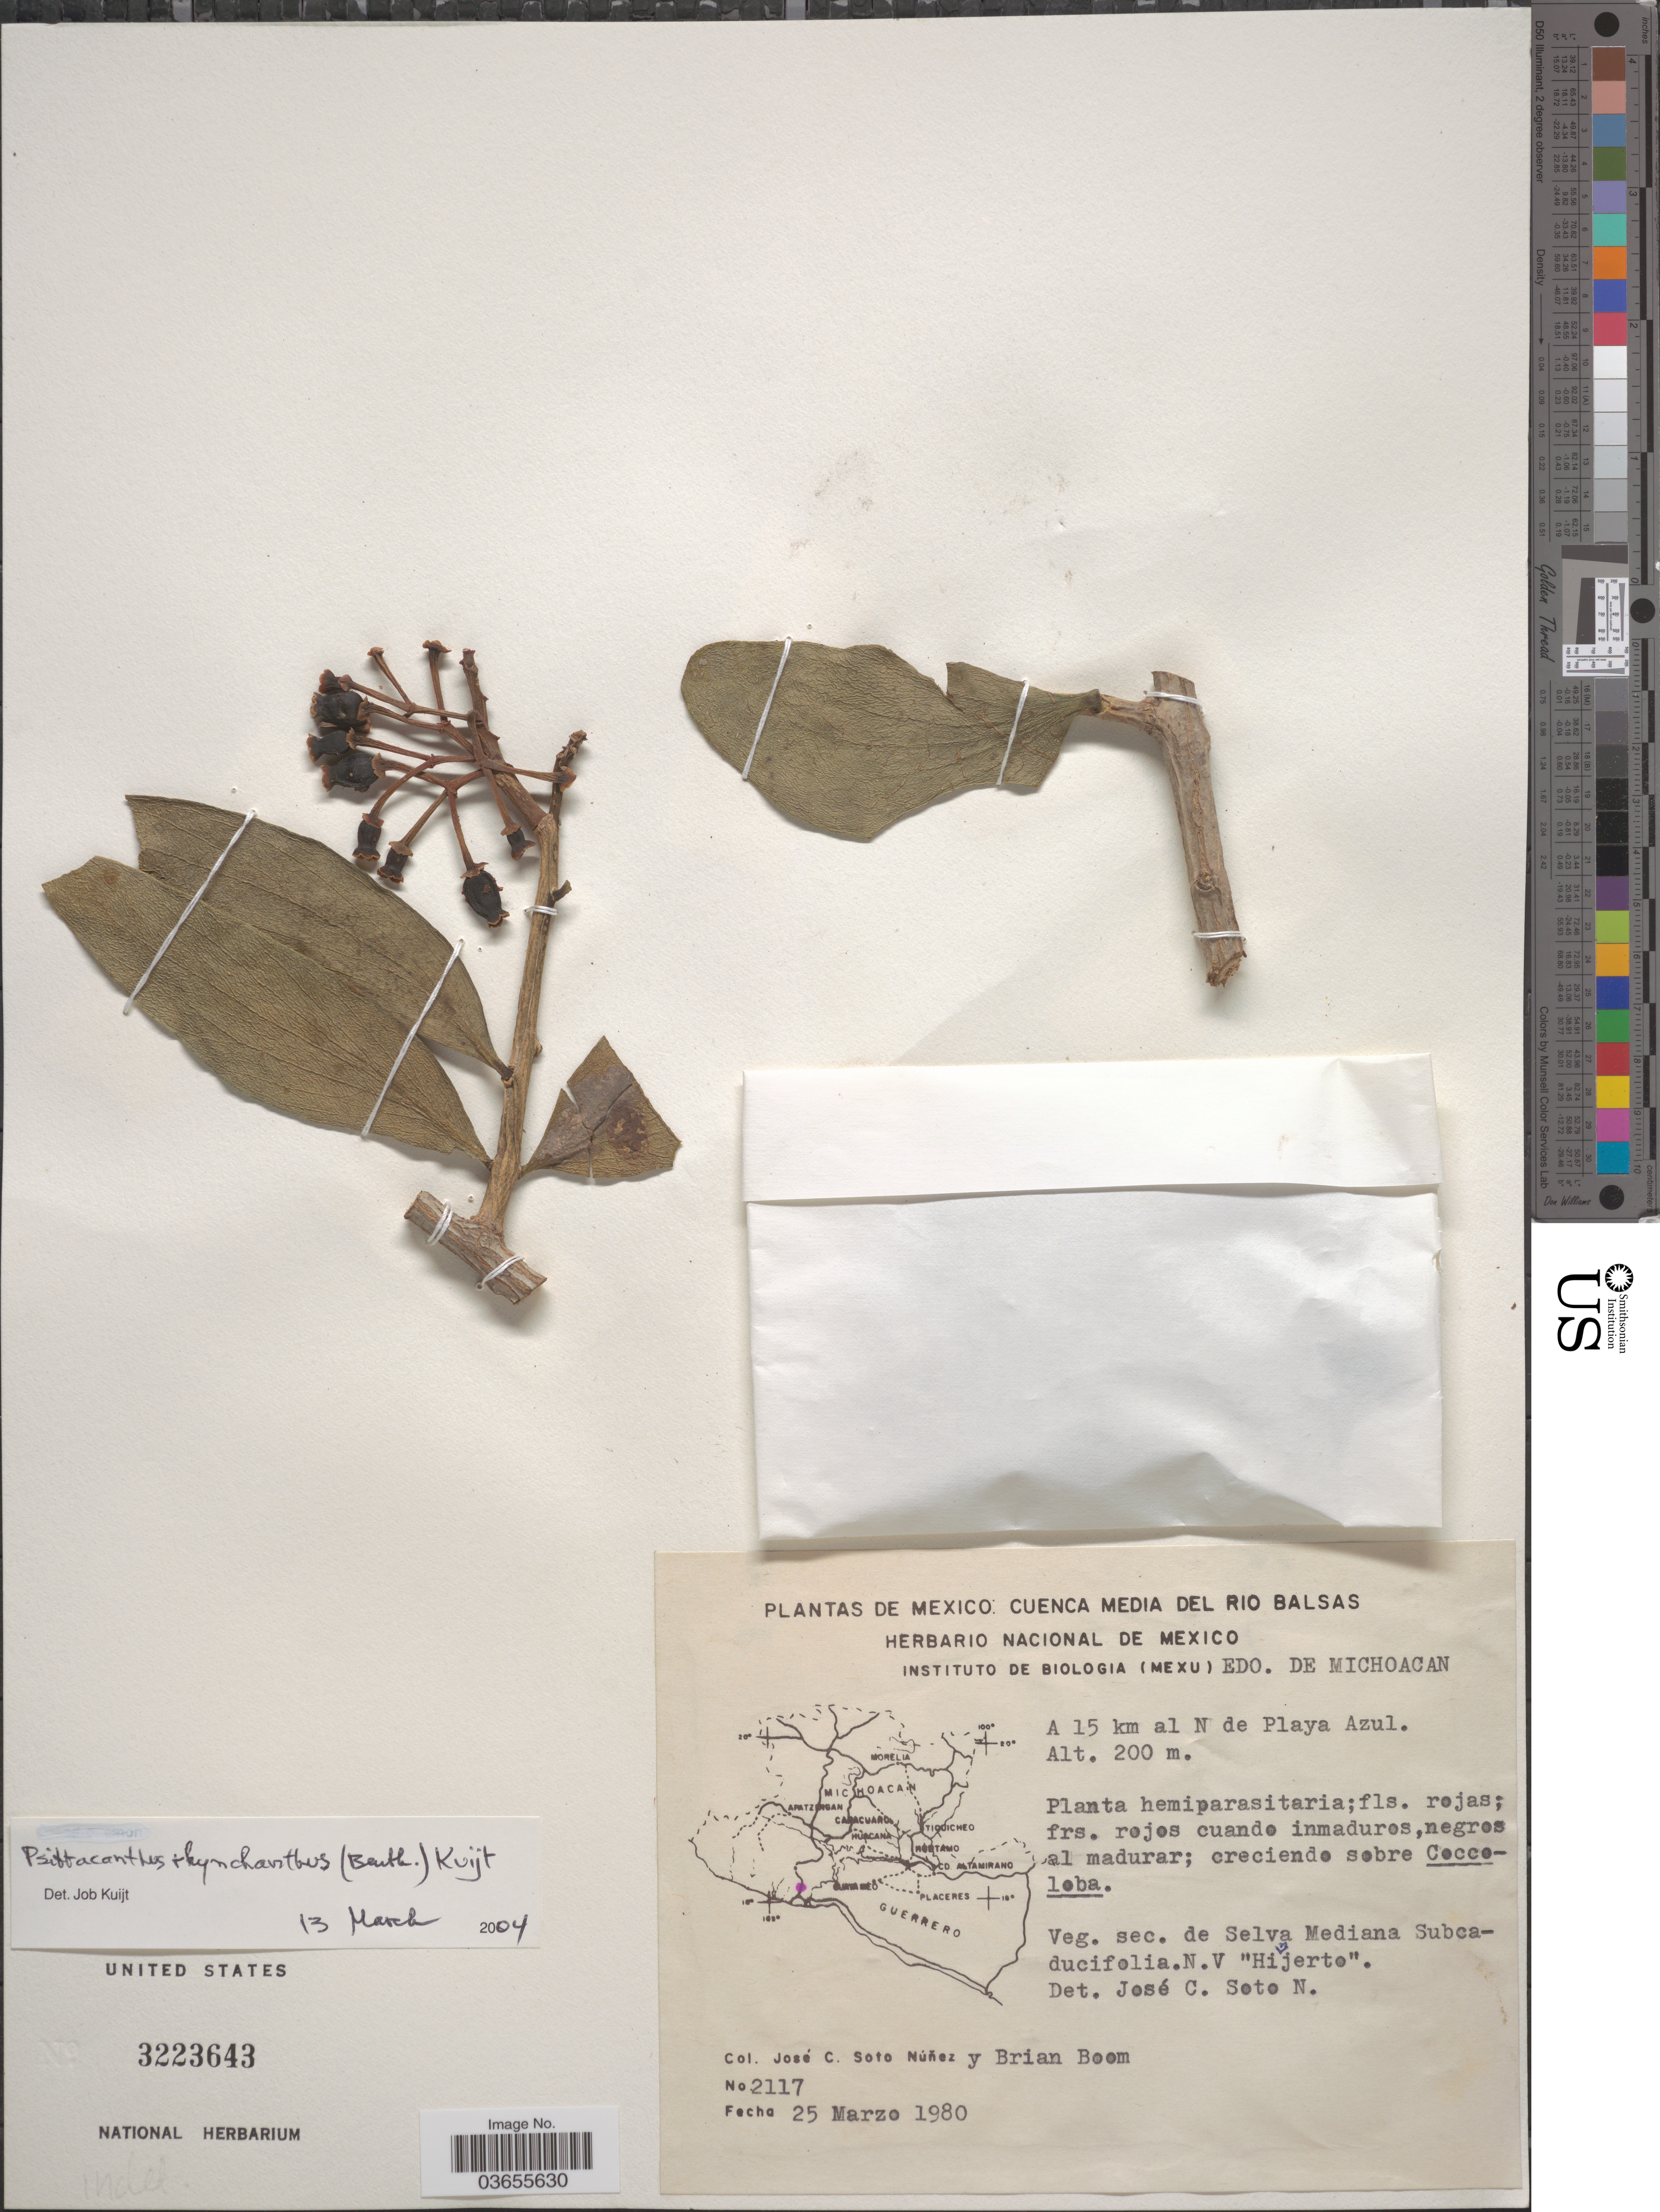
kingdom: Plantae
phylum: Tracheophyta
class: Magnoliopsida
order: Santalales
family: Loranthaceae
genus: Psittacanthus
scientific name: Psittacanthus rhynchanthus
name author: (Benth.) Kuijt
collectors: J. Soto & B. M. Boom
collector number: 2117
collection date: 1980-03-25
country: Mexico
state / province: Michoacán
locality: Cuenca Media del Rio Balsas. A 15 km al N de Playa Azul.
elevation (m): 200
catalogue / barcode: US 3223643